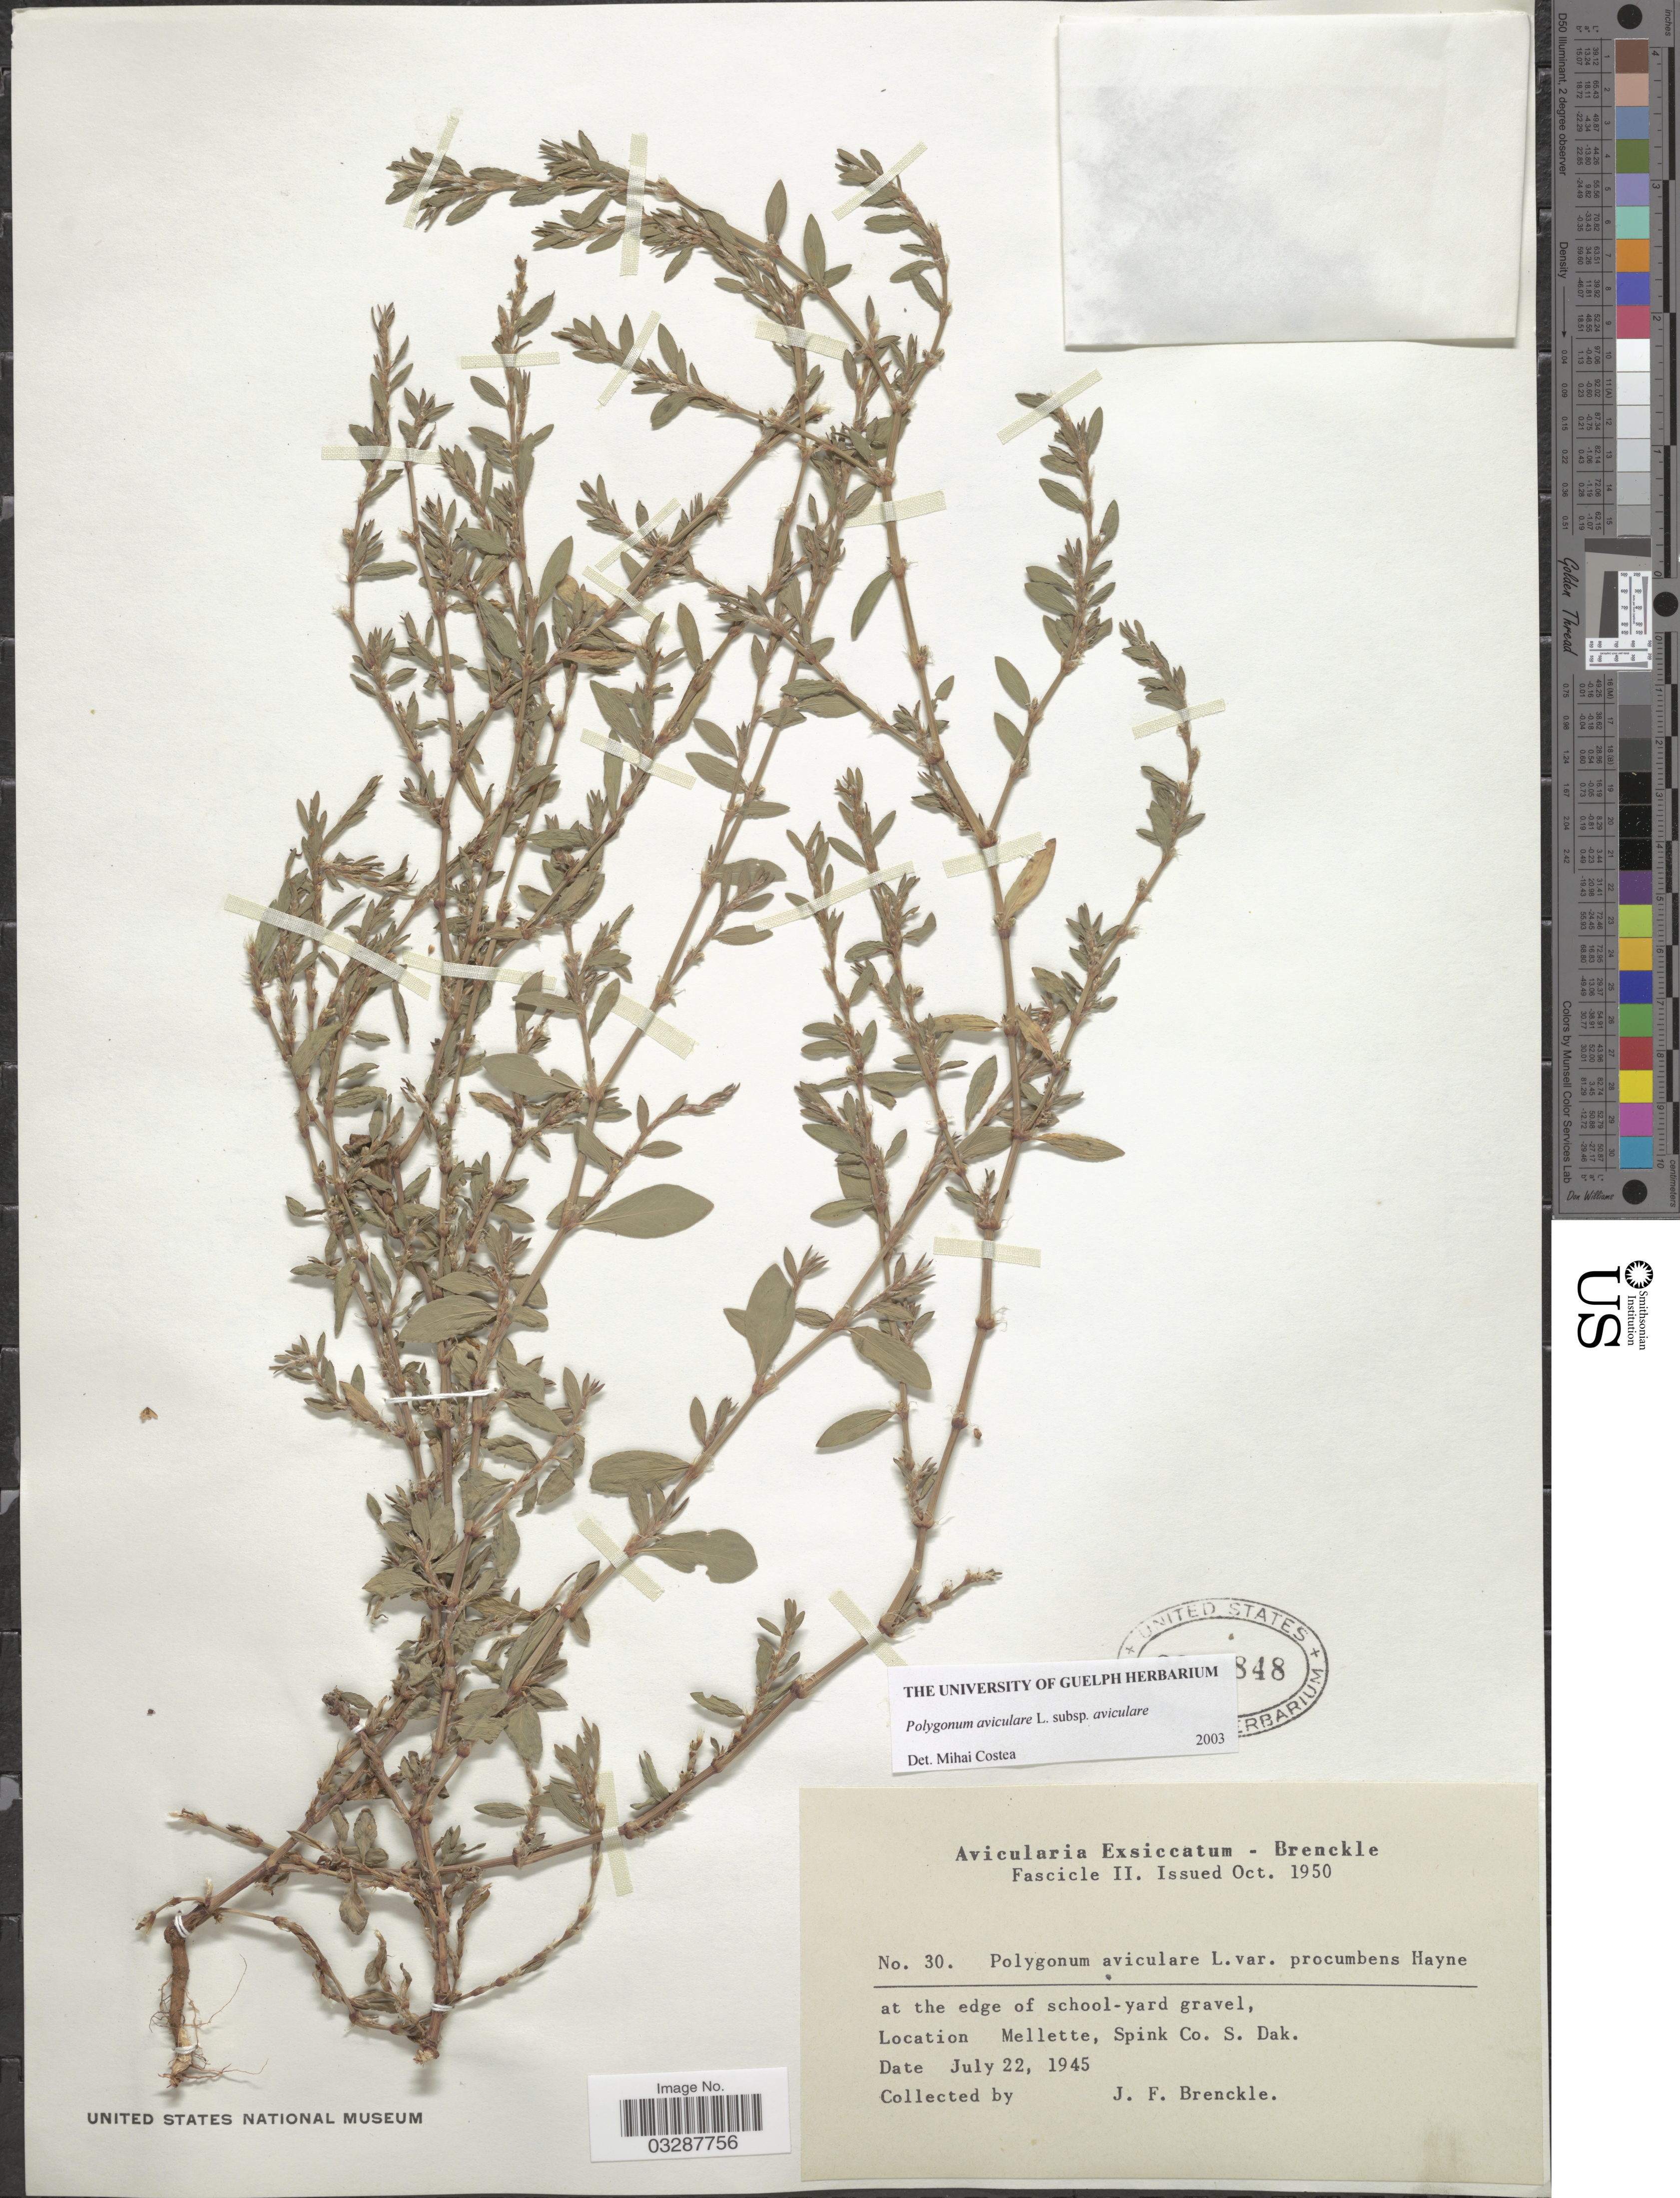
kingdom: Plantae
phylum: Tracheophyta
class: Magnoliopsida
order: Caryophyllales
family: Polygonaceae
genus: Polygonum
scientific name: Polygonum aviculare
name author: L.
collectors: J. Brenckle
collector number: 30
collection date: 1945-07-22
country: United States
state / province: South Dakota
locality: At the edge of school-yard gravel, Mellette, Spink Co. S. Dak.